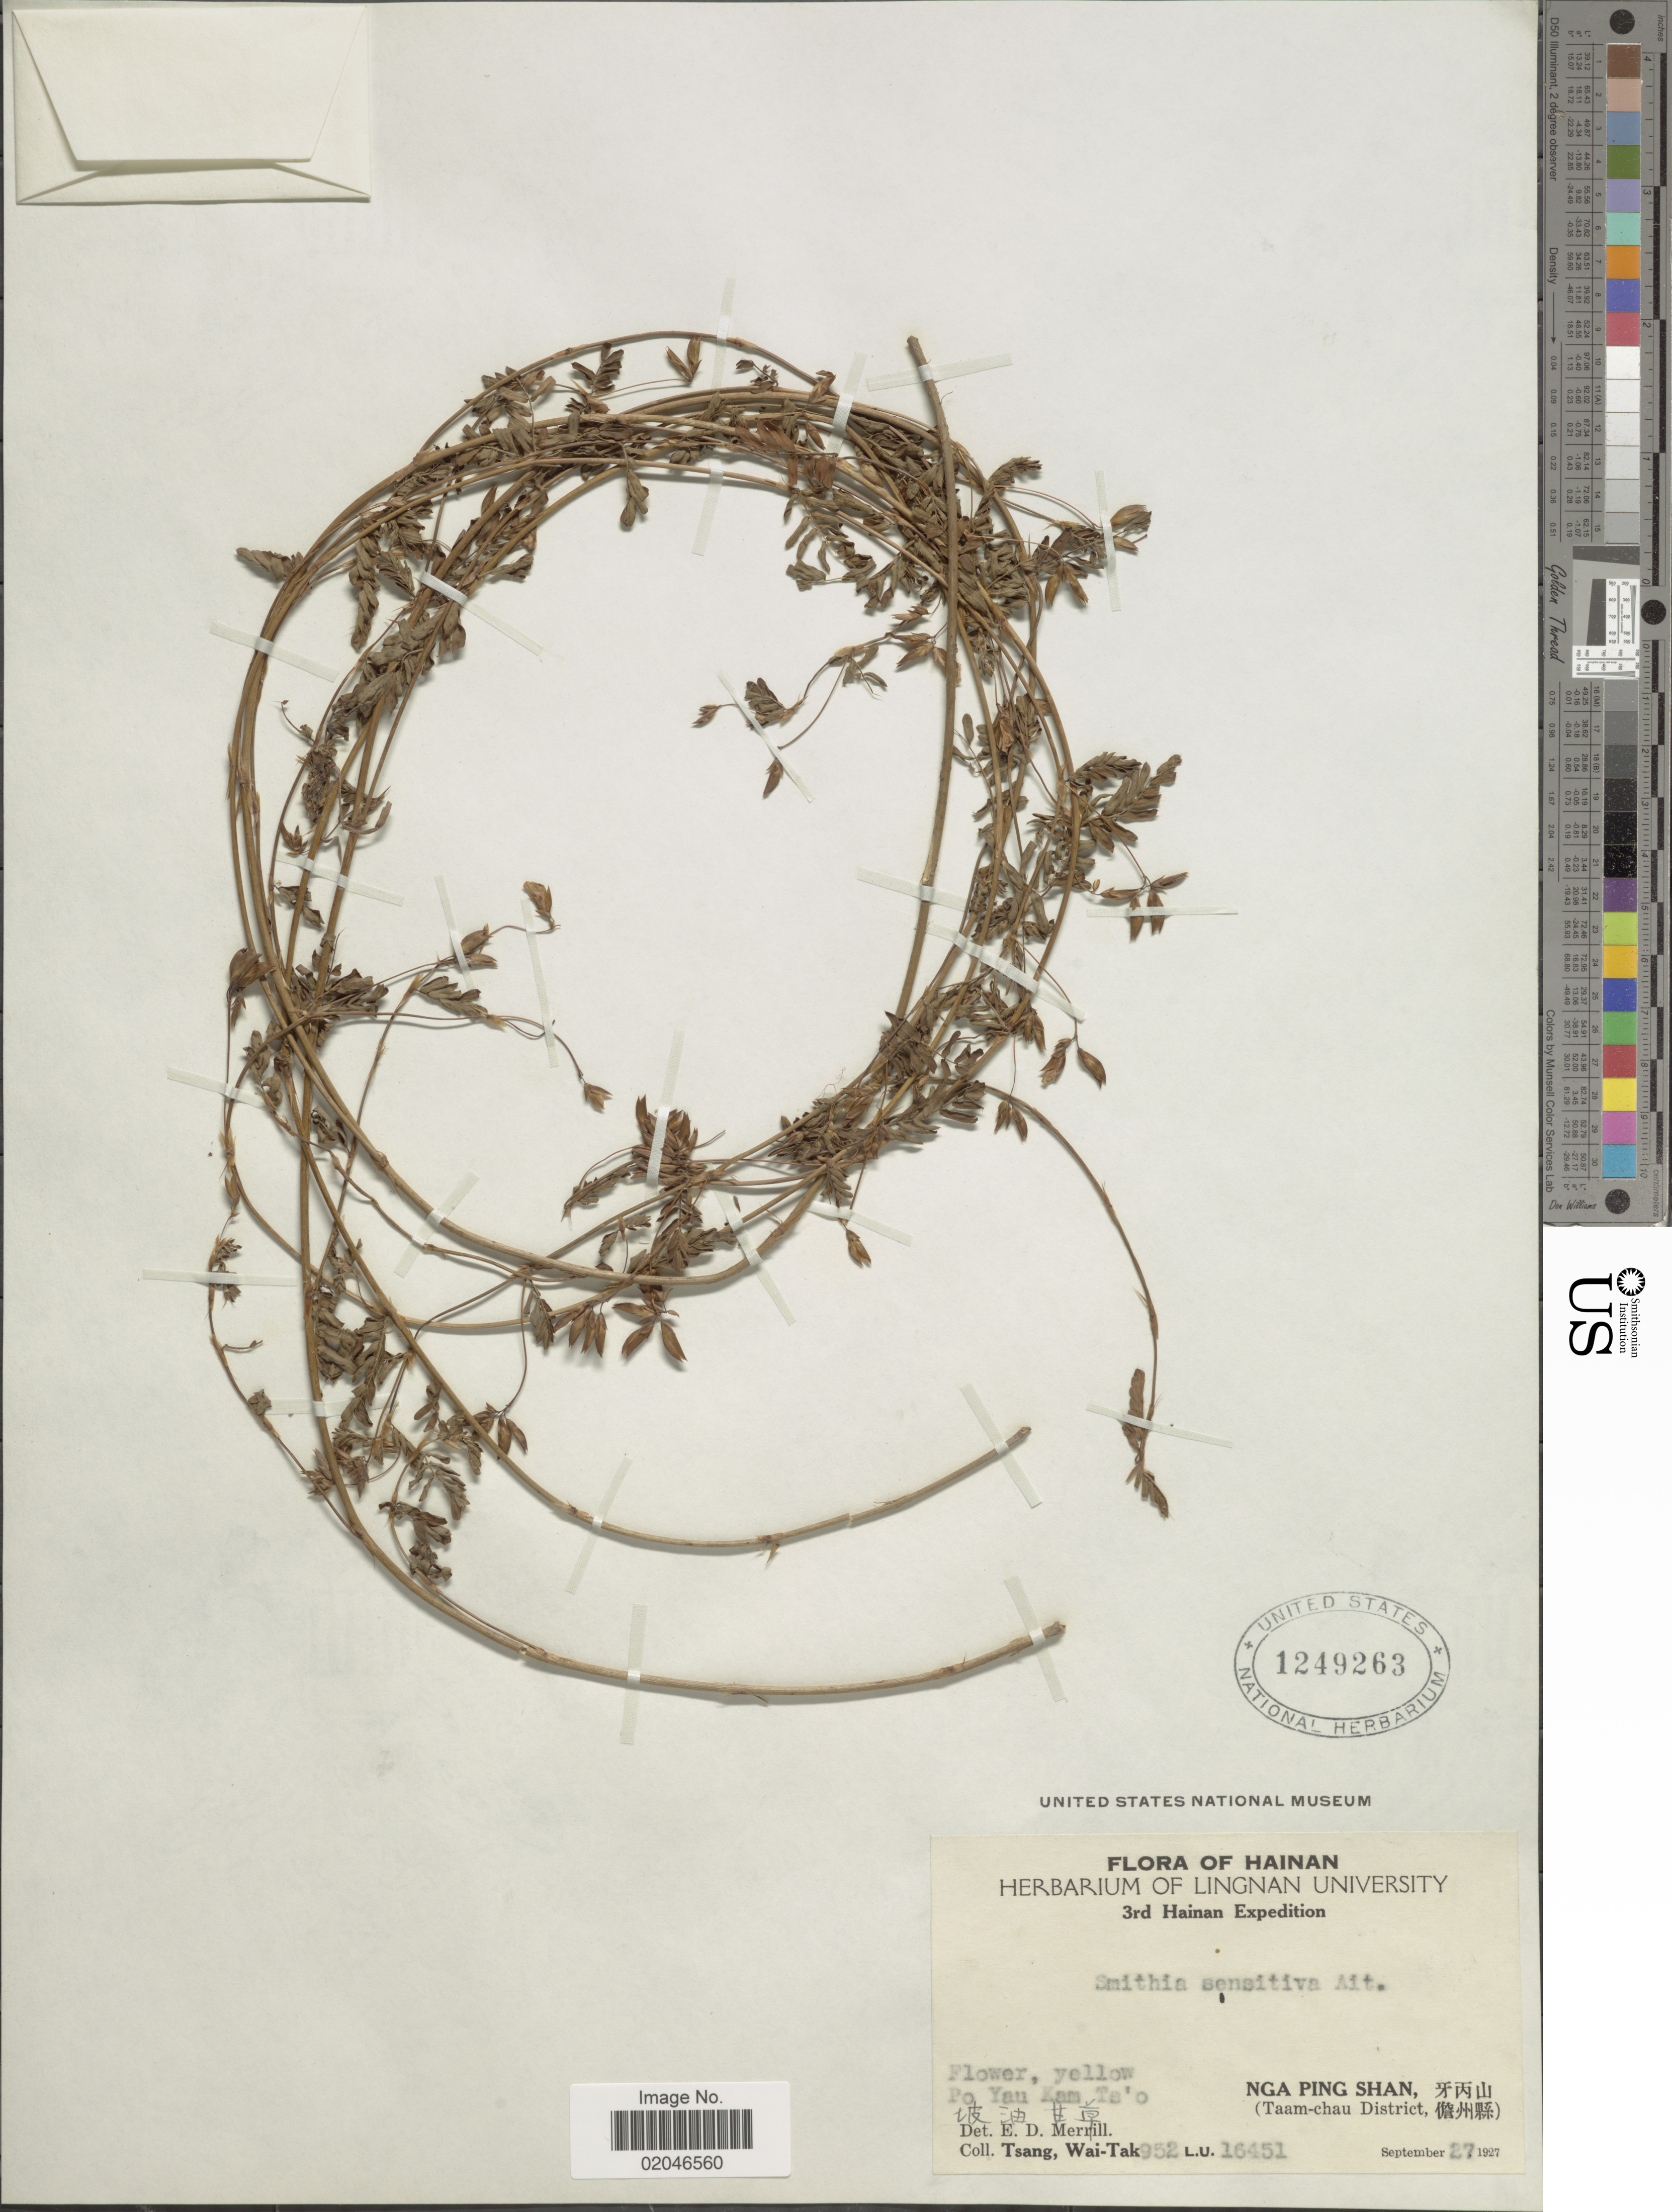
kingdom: Plantae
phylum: Tracheophyta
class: Magnoliopsida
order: Fabales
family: Fabaceae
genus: Smithia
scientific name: Smithia sensitiva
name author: Aiton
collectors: W. T. Tsang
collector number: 952/16451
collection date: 1927-09-27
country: China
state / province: Hainan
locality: Nga Ping Shan, (Taam-chau District,), Po Yau Kam Te'o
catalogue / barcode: US 1249263